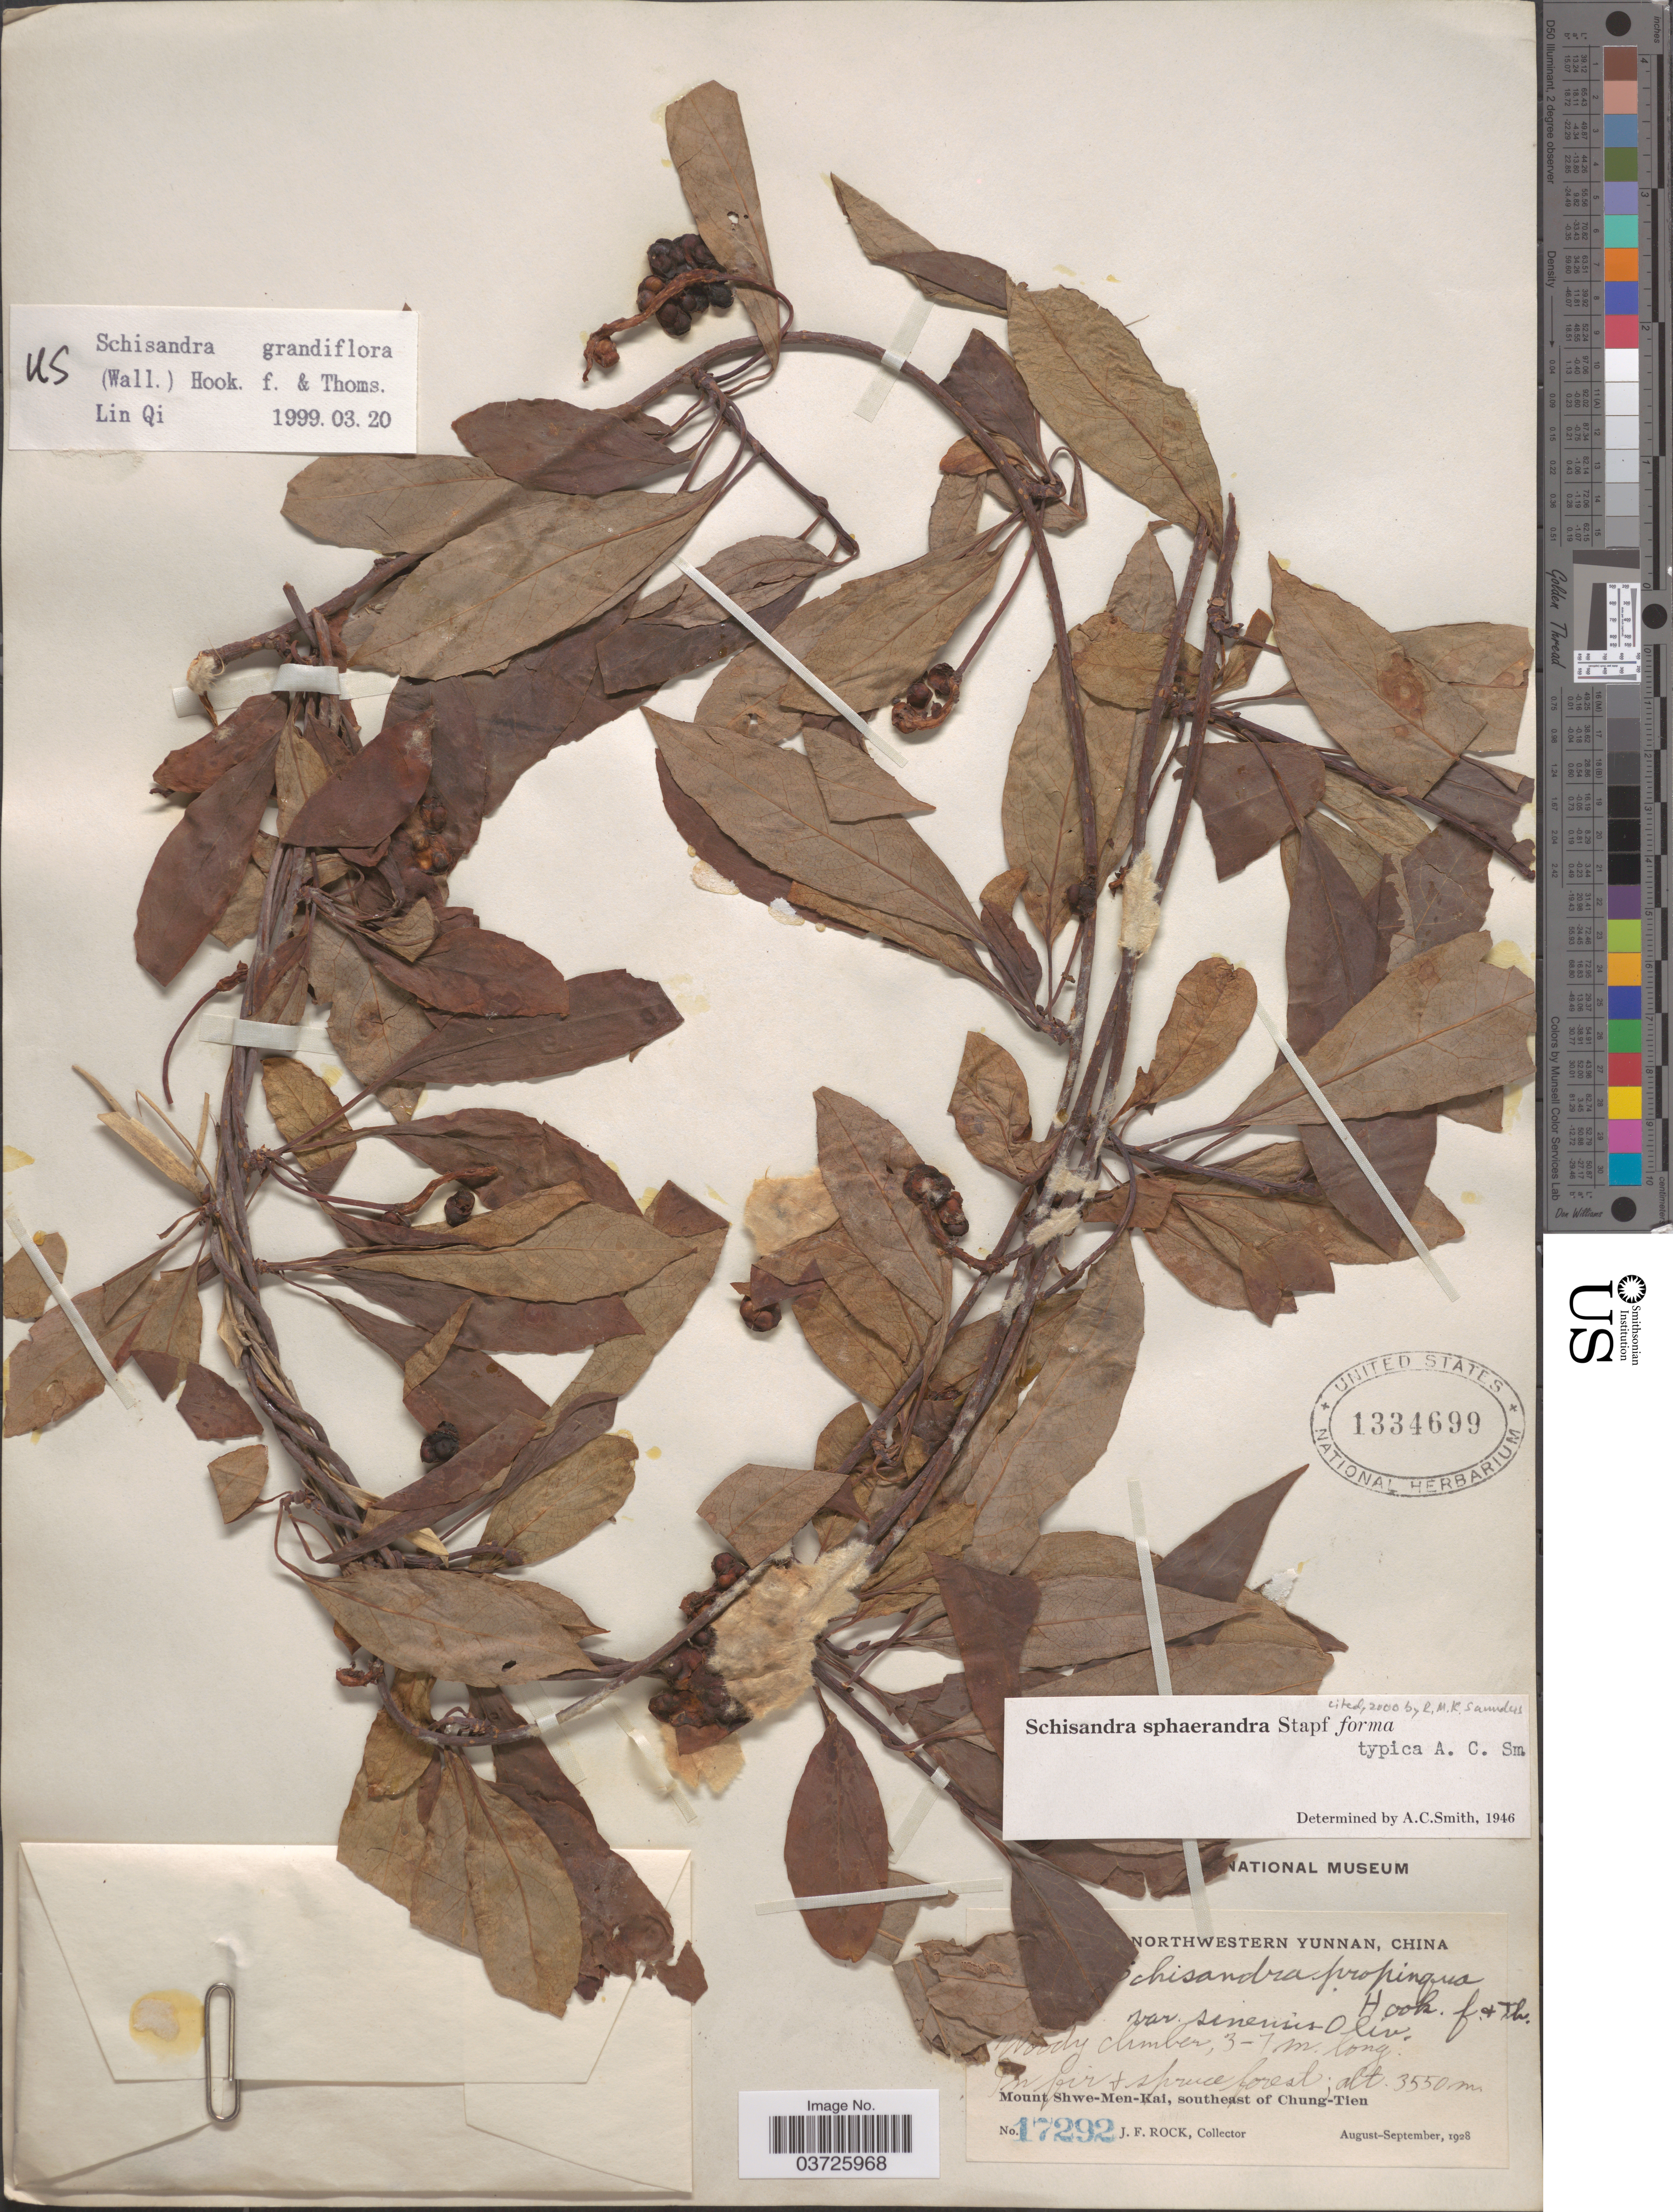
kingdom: Plantae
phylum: Tracheophyta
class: Magnoliopsida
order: Austrobaileyales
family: Schisandraceae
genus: Schisandra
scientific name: Schisandra grandiflora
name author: (Wall.) Hook. f. & Thoms.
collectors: J. Rock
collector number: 17292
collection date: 1928-08/1928-09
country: China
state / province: Yunnan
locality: Northwestern Yunnan. Mount Shwe-Men-Kai, southeast of Chung-Tien.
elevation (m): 3550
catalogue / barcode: US 1334699